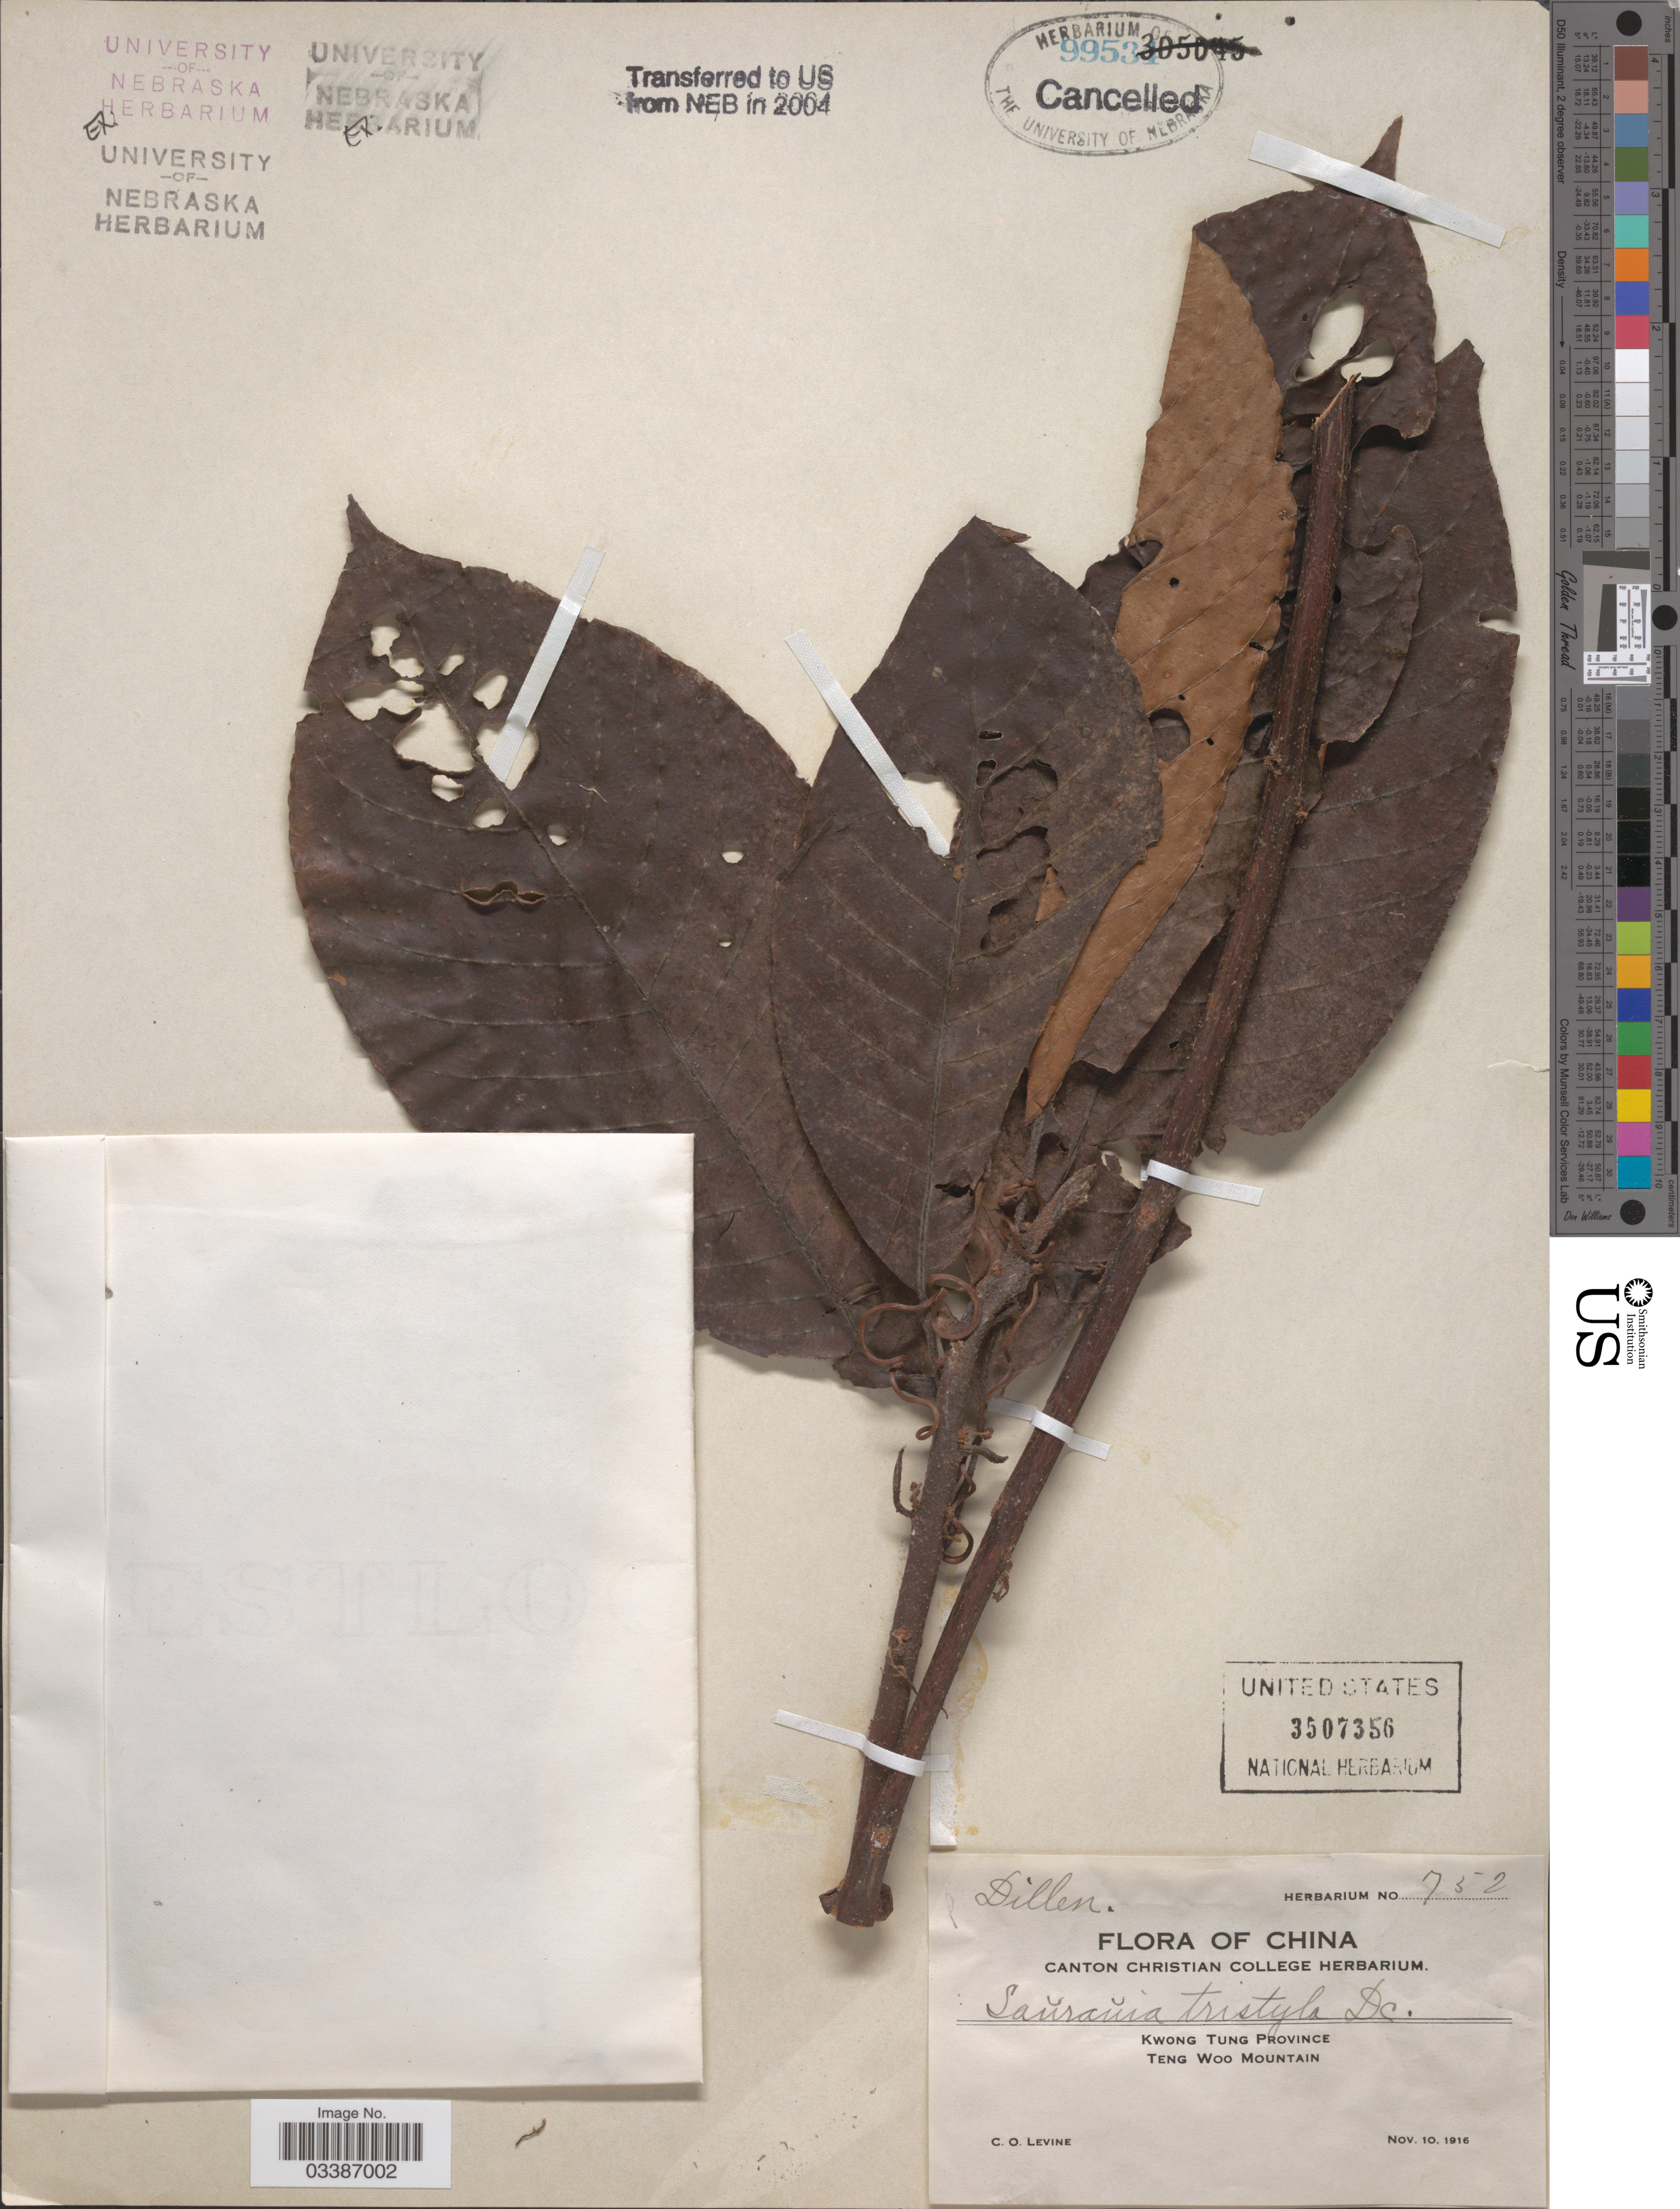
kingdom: Plantae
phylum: Tracheophyta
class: Magnoliopsida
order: Ericales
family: Actinidiaceae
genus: Saurauia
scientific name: Saurauia tristyla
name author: DC.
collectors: C. O. Levine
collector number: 752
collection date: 1916-11-10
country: China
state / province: Guangdong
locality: Kwong Tung Province. Teng Woo Mountain.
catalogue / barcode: US 3507356